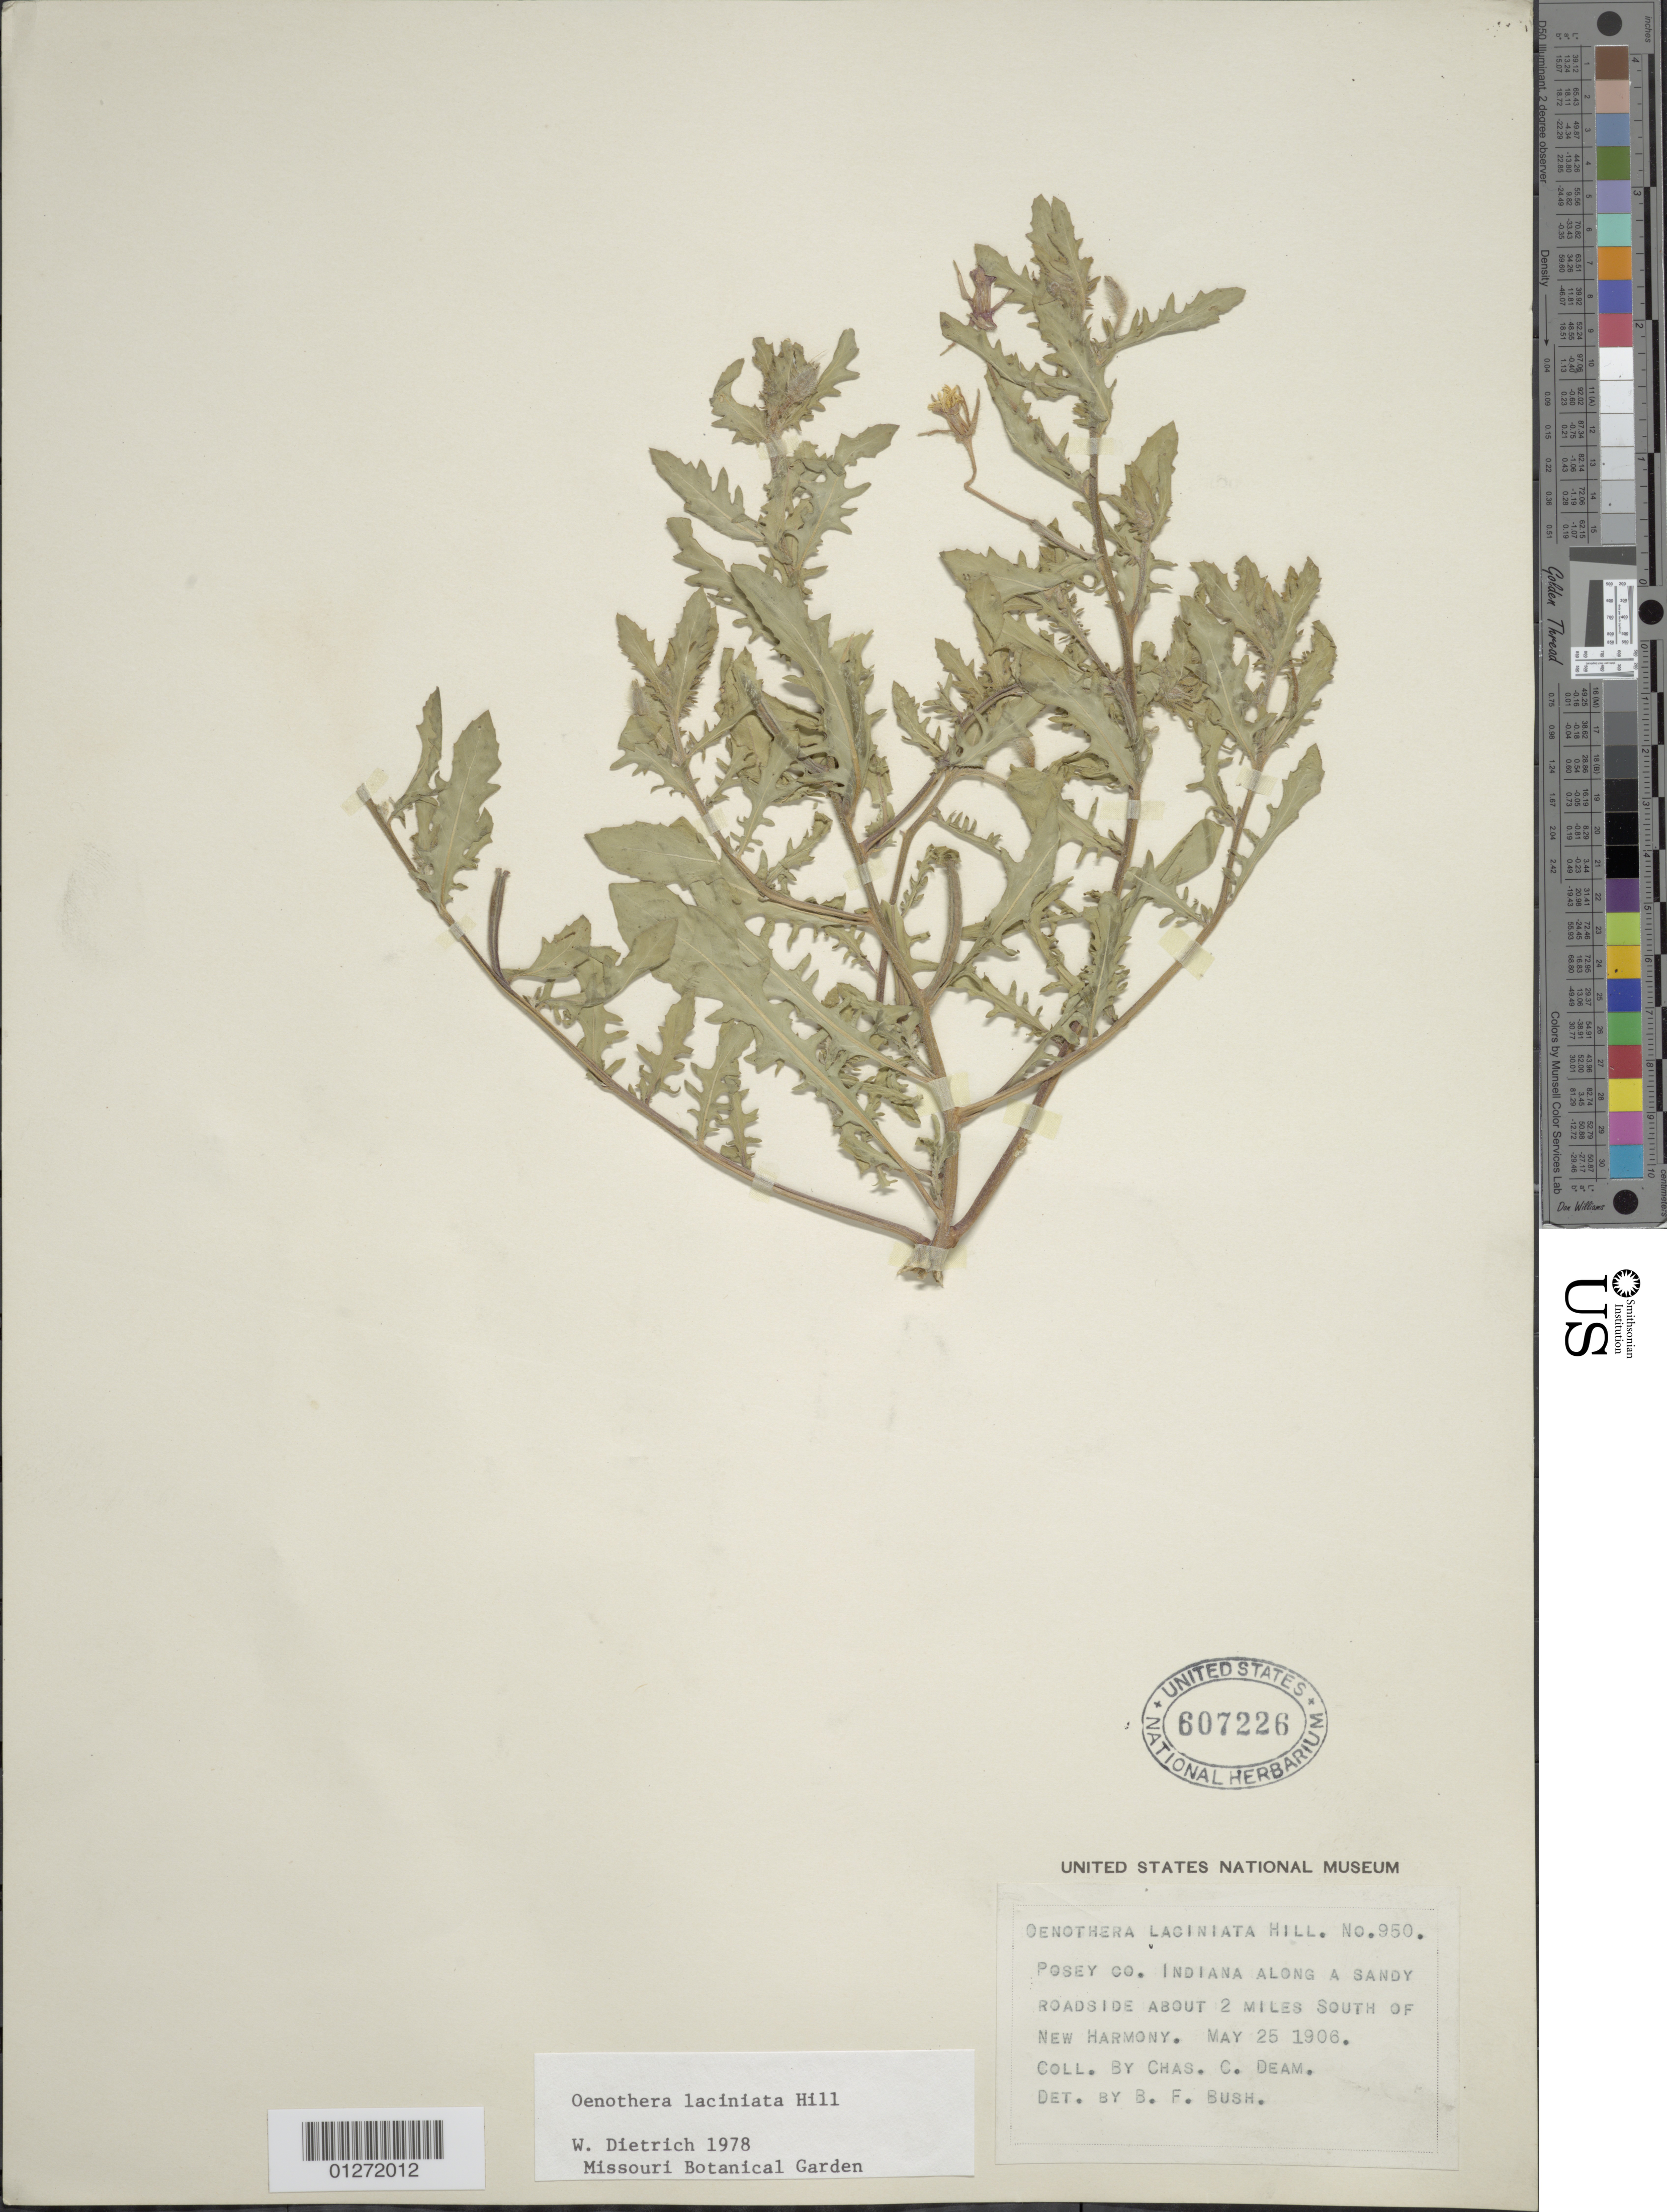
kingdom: Plantae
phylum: Tracheophyta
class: Magnoliopsida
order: Myrtales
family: Onagraceae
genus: Oenothera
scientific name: Oenothera laciniata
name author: Hill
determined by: Dietrich, W.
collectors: C. C. Deam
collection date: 1906-05-25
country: United States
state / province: Indiana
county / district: Posey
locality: about 2 miles S of New Harmony.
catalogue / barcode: US 607226